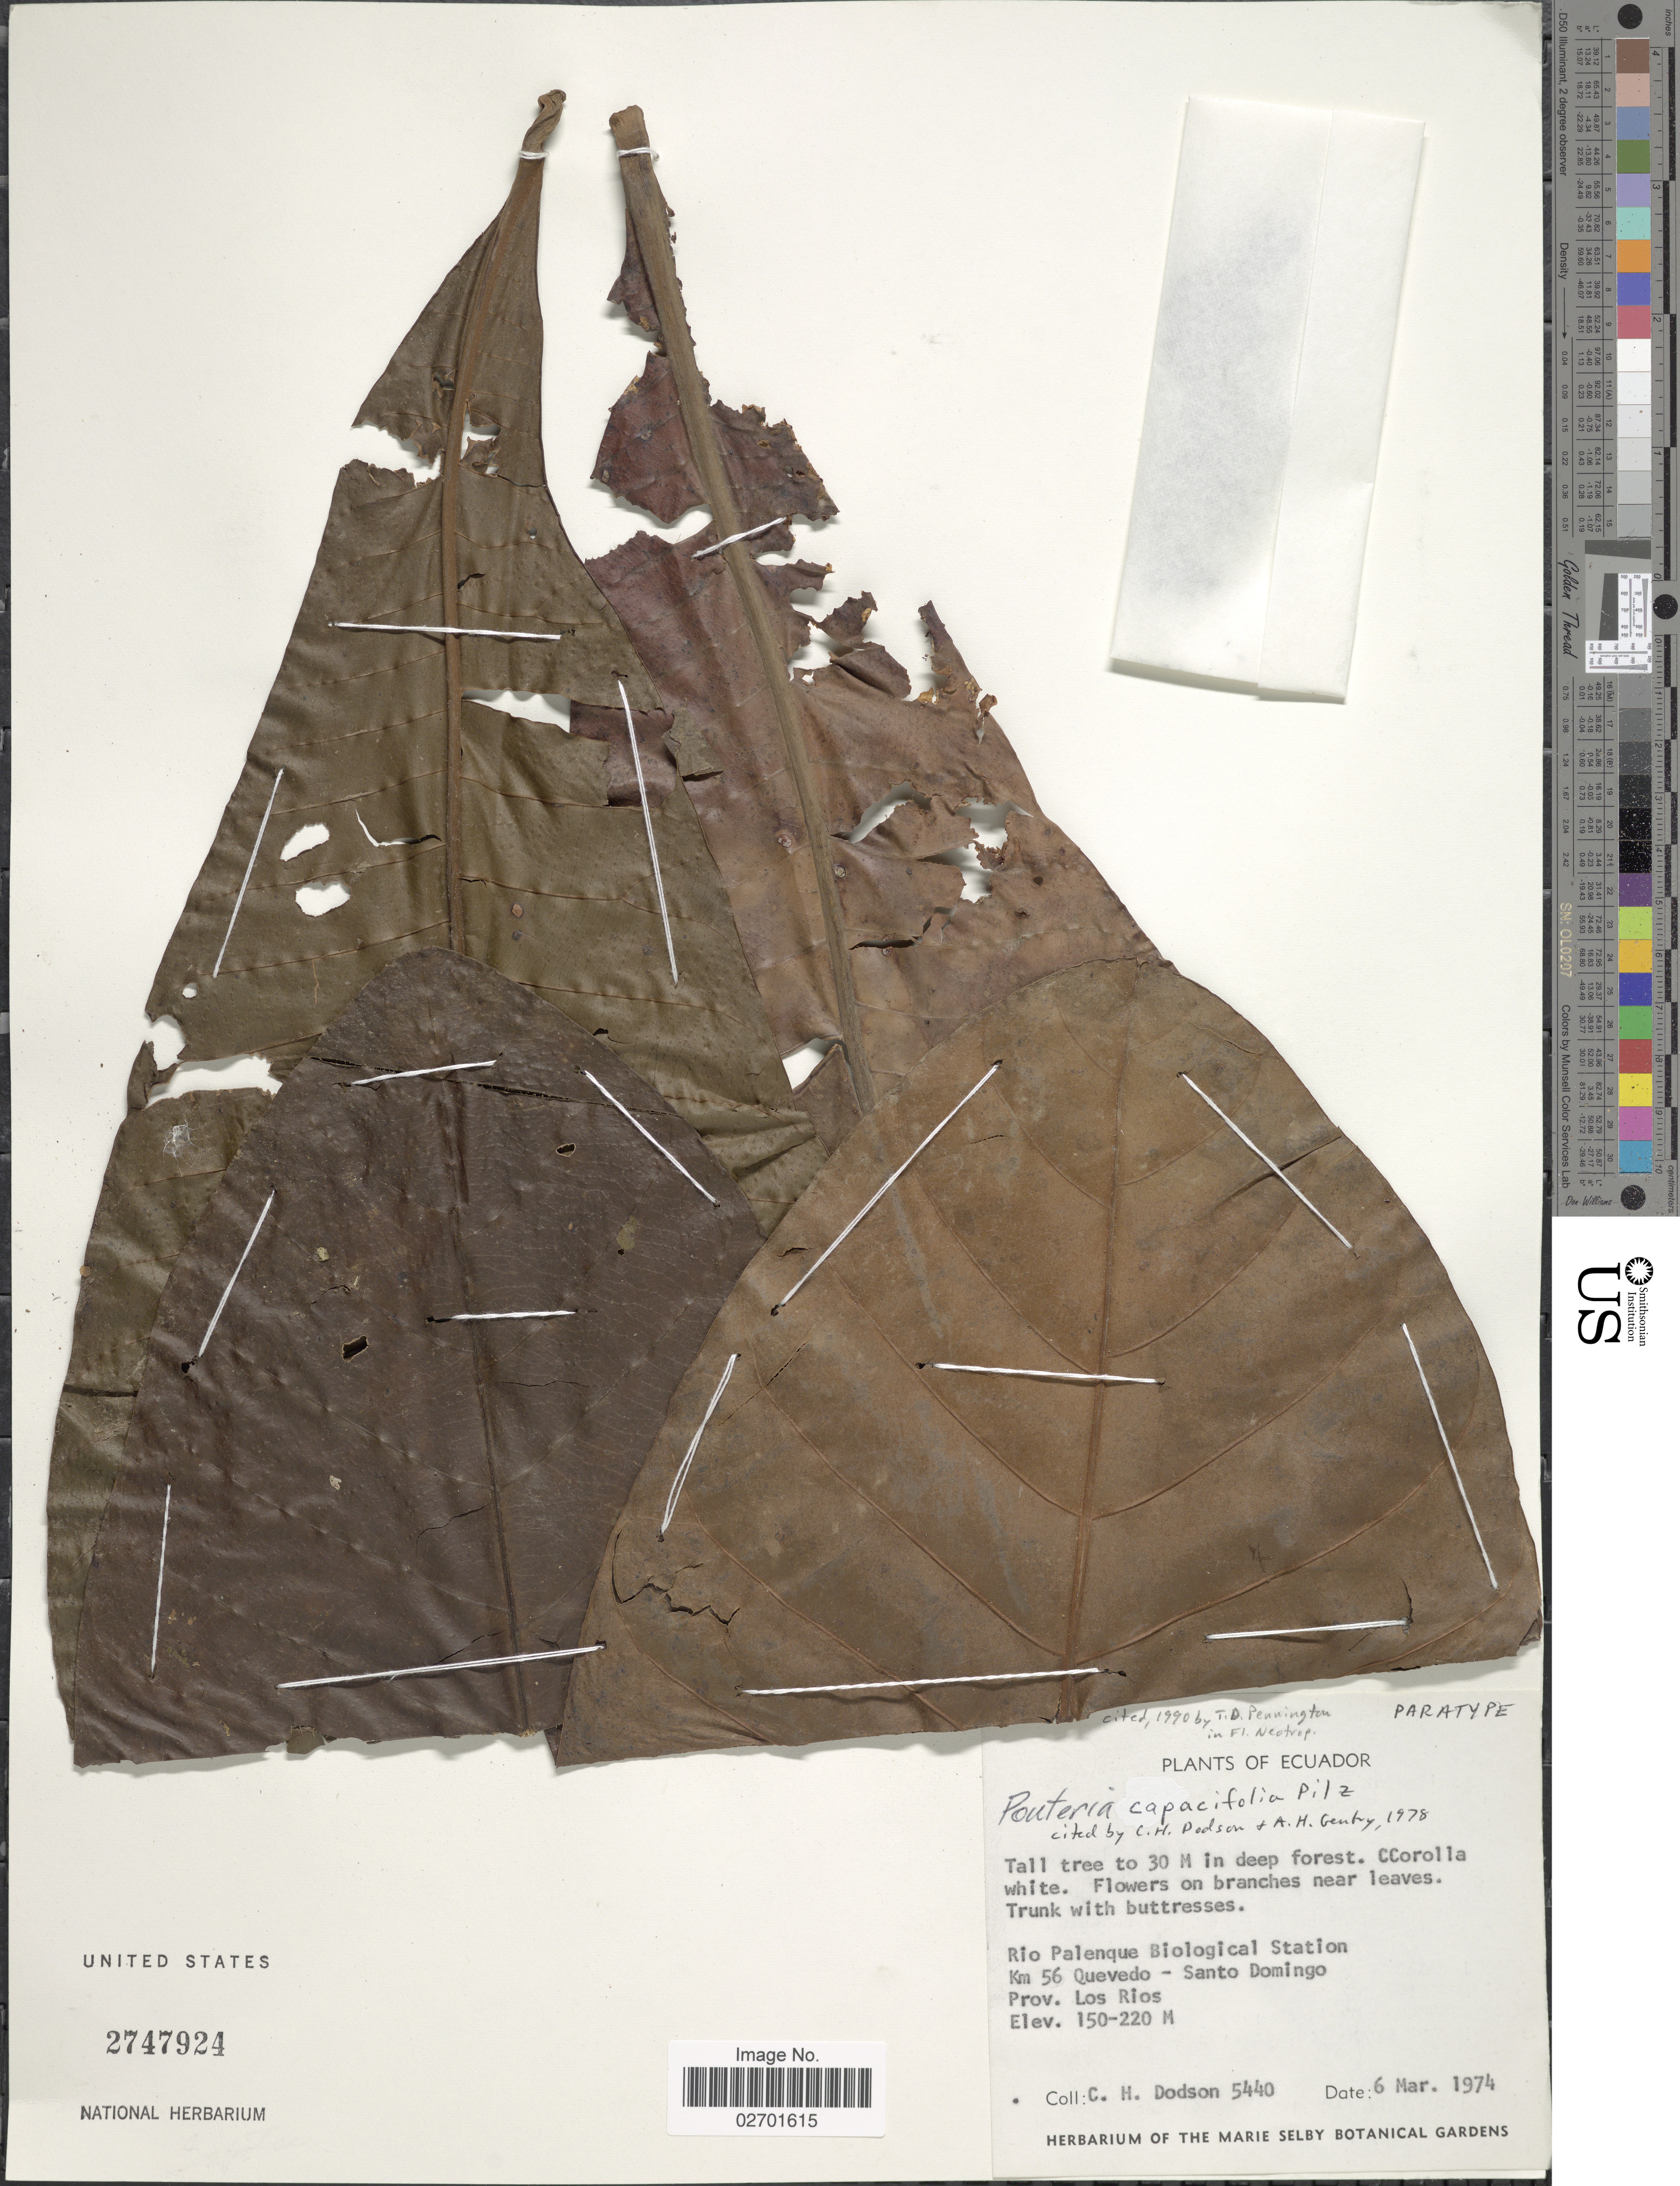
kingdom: Plantae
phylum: Tracheophyta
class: Magnoliopsida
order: Ericales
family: Sapotaceae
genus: Pouteria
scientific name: Pouteria canaimaensis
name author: T.D. Penn.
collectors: C. H. Dodson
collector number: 5440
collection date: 1974-03-06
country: Ecuador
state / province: Los Ríos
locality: Rio Palenque Biological Station Km 56 Quevedo- Santo Domingo, Prov. Los Rios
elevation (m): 150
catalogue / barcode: US 2747924